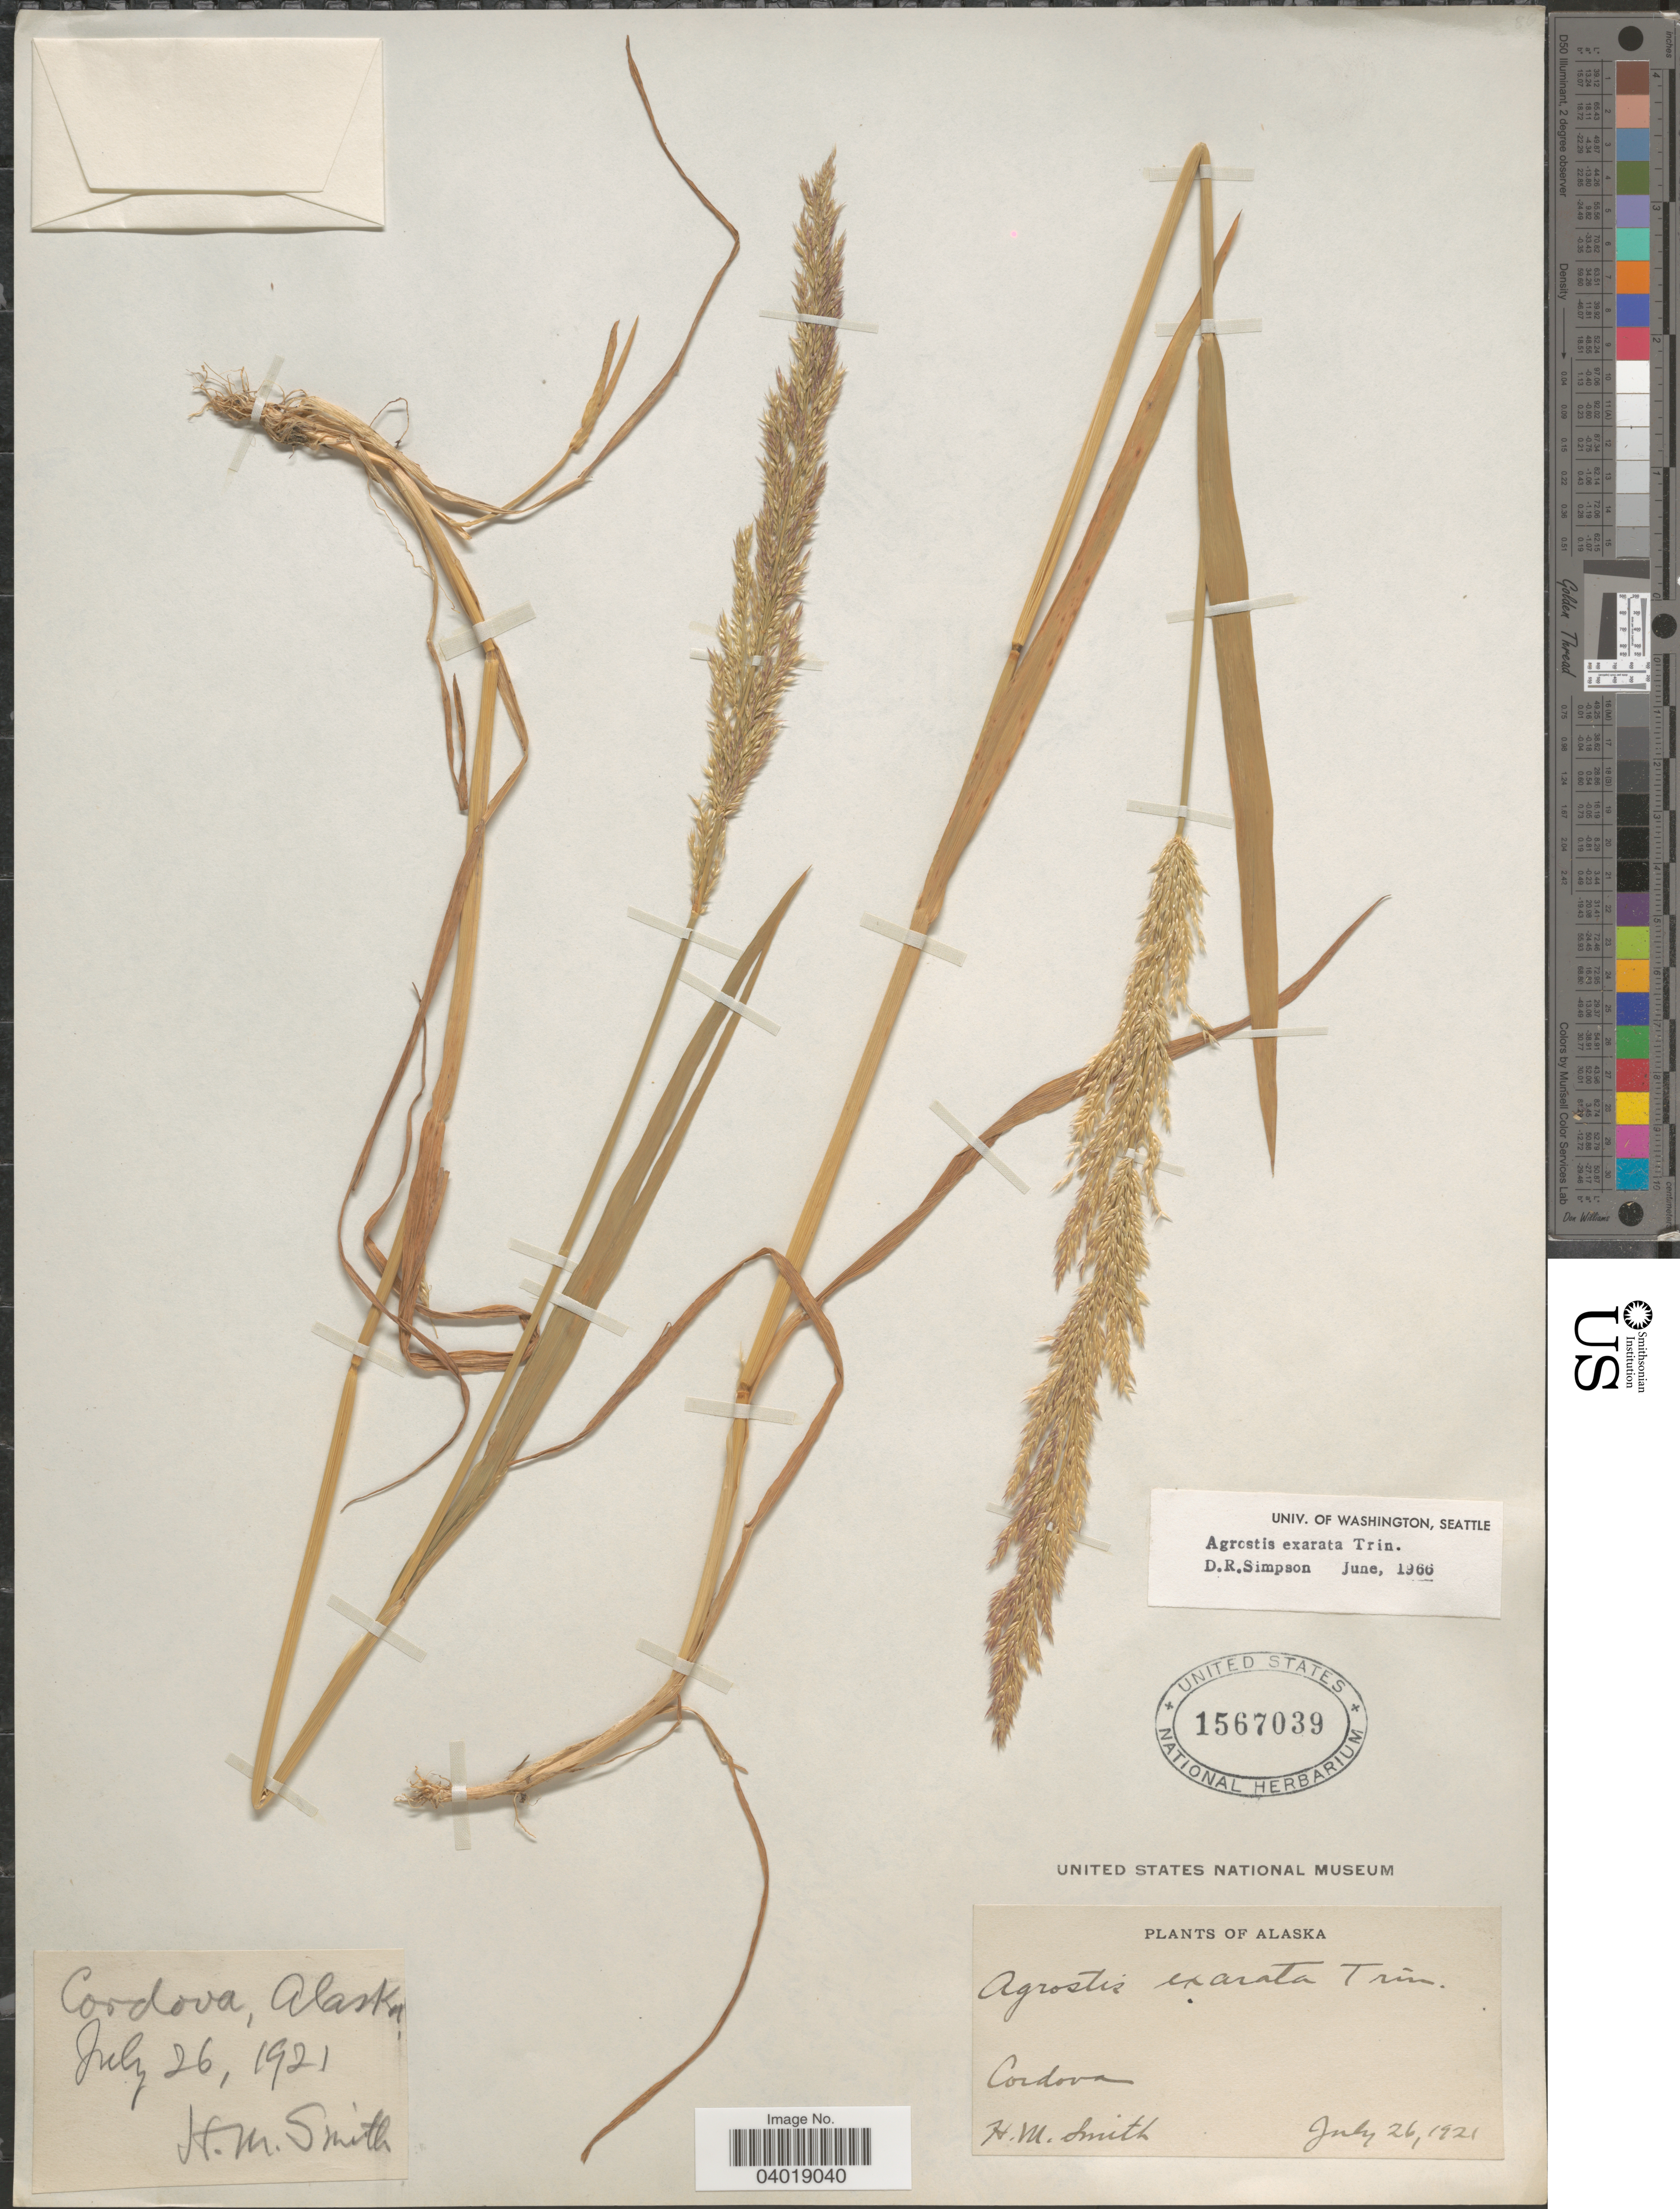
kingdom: Plantae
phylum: Tracheophyta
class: Liliopsida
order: Poales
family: Poaceae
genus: Agrostis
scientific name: Agrostis exarata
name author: Trin.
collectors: H. M. Smith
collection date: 1921-07-26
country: United States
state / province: Alaska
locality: Cordova.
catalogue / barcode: US 1567039